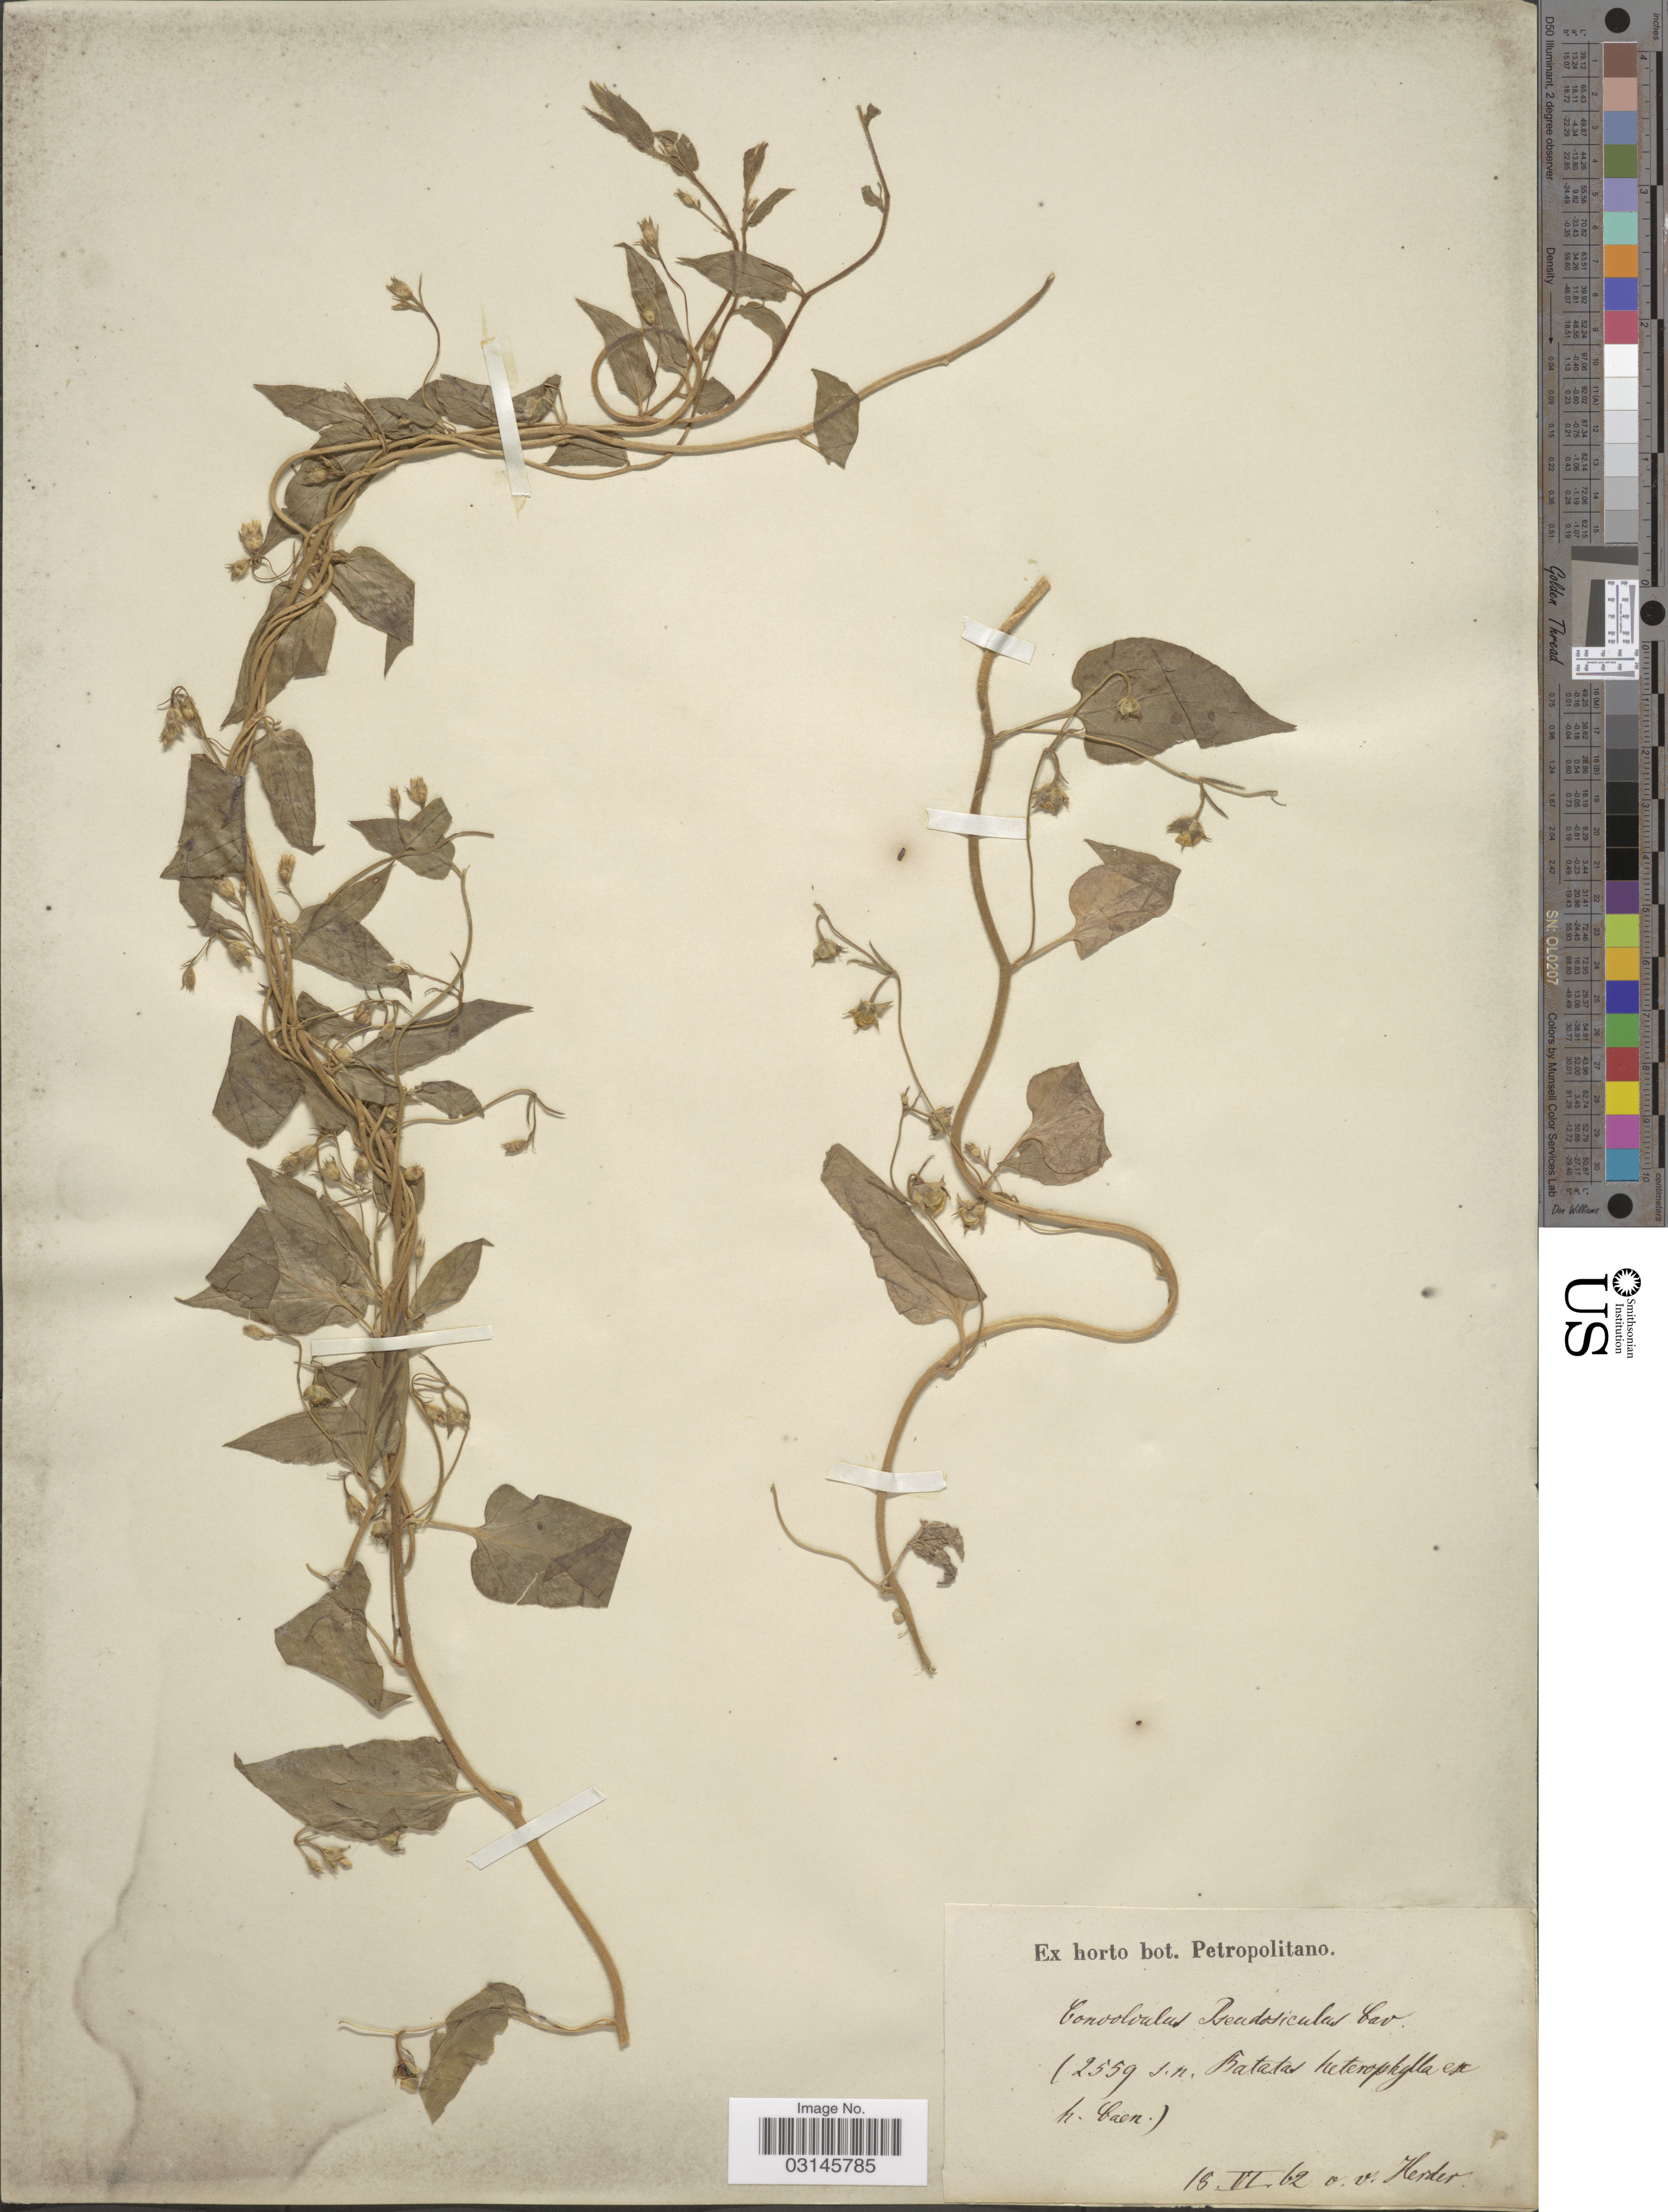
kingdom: Plantae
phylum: Tracheophyta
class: Magnoliopsida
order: Solanales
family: Convolvulaceae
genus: Convolvulus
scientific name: Convolvulus siculus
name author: L.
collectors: Herder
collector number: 2559 ?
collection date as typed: Transcribed d/m/y: 18/6/62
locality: Batatas [interpreted] meterophylla [interpreted] ex [interpreted] h. [interpreted] Caen [interpreted]).